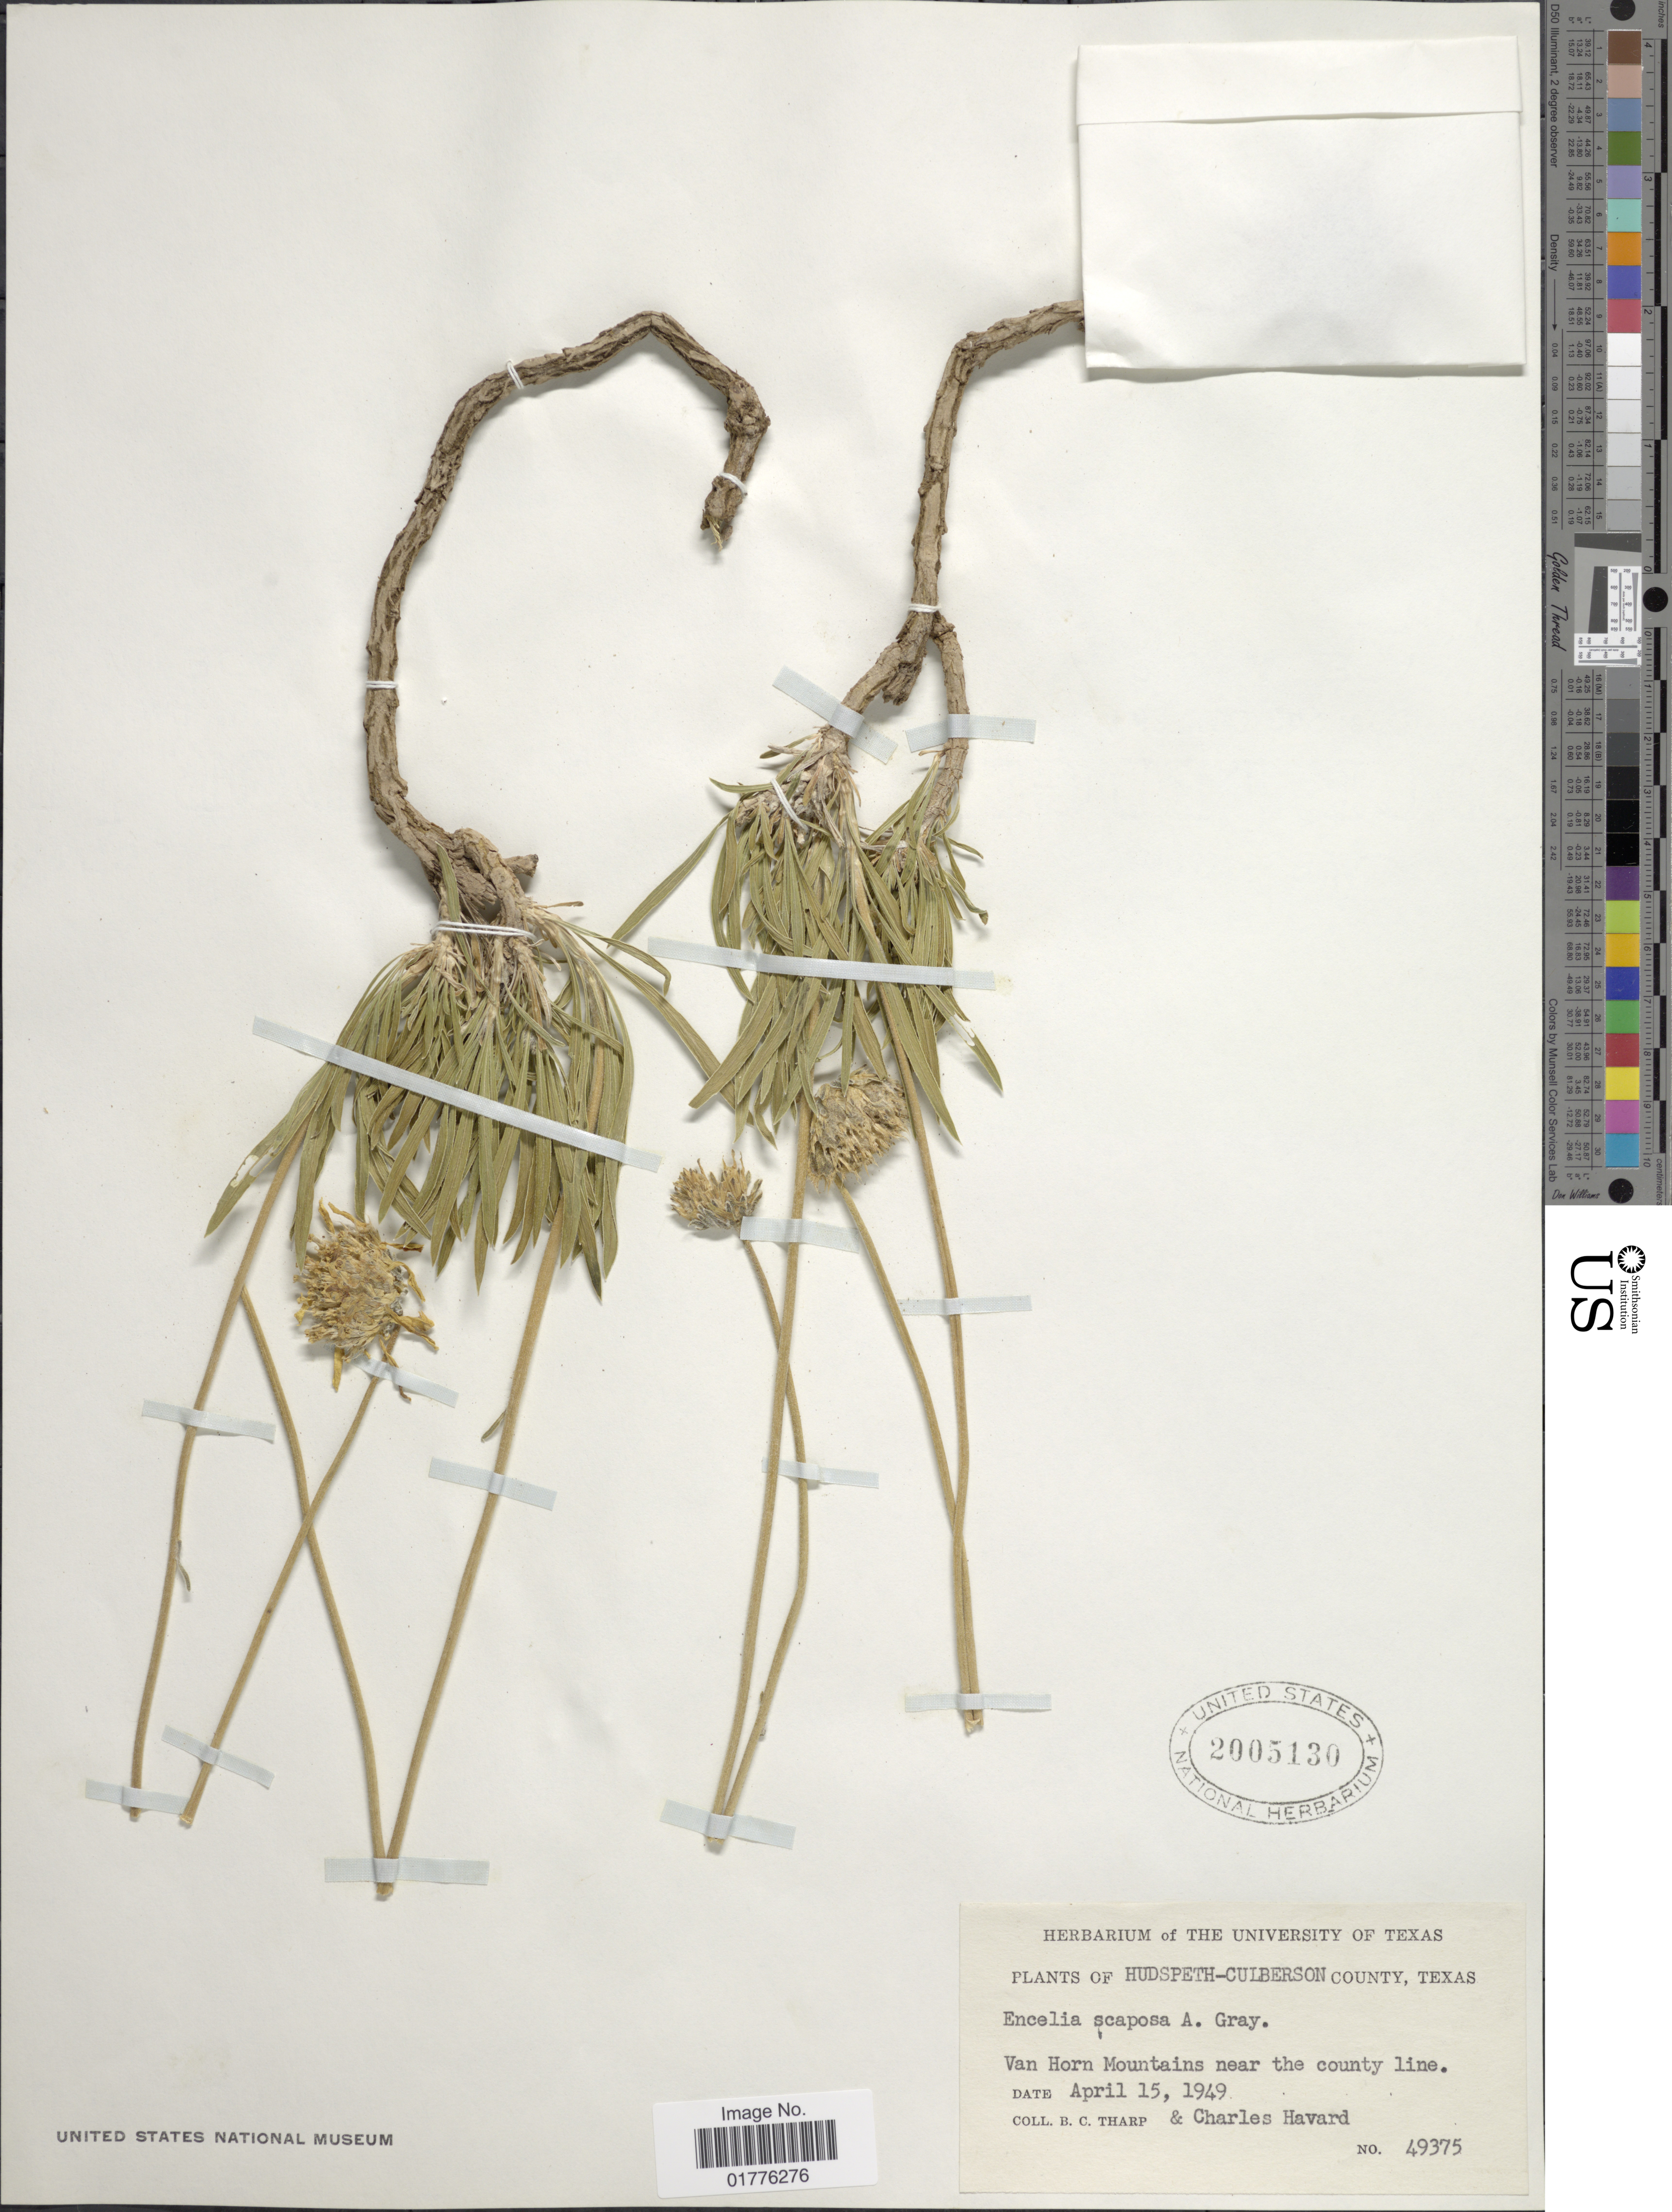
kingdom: Plantae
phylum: Tracheophyta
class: Magnoliopsida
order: Asterales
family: Asteraceae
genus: Encelia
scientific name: Encelia scaposa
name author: A. Gray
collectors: B. C. Tharp & C. G. Havard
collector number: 49375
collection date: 1949-04-15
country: United States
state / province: Texas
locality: Hudspech-Culberson County, Van Horn Mountains near the county line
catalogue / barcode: US 2005130